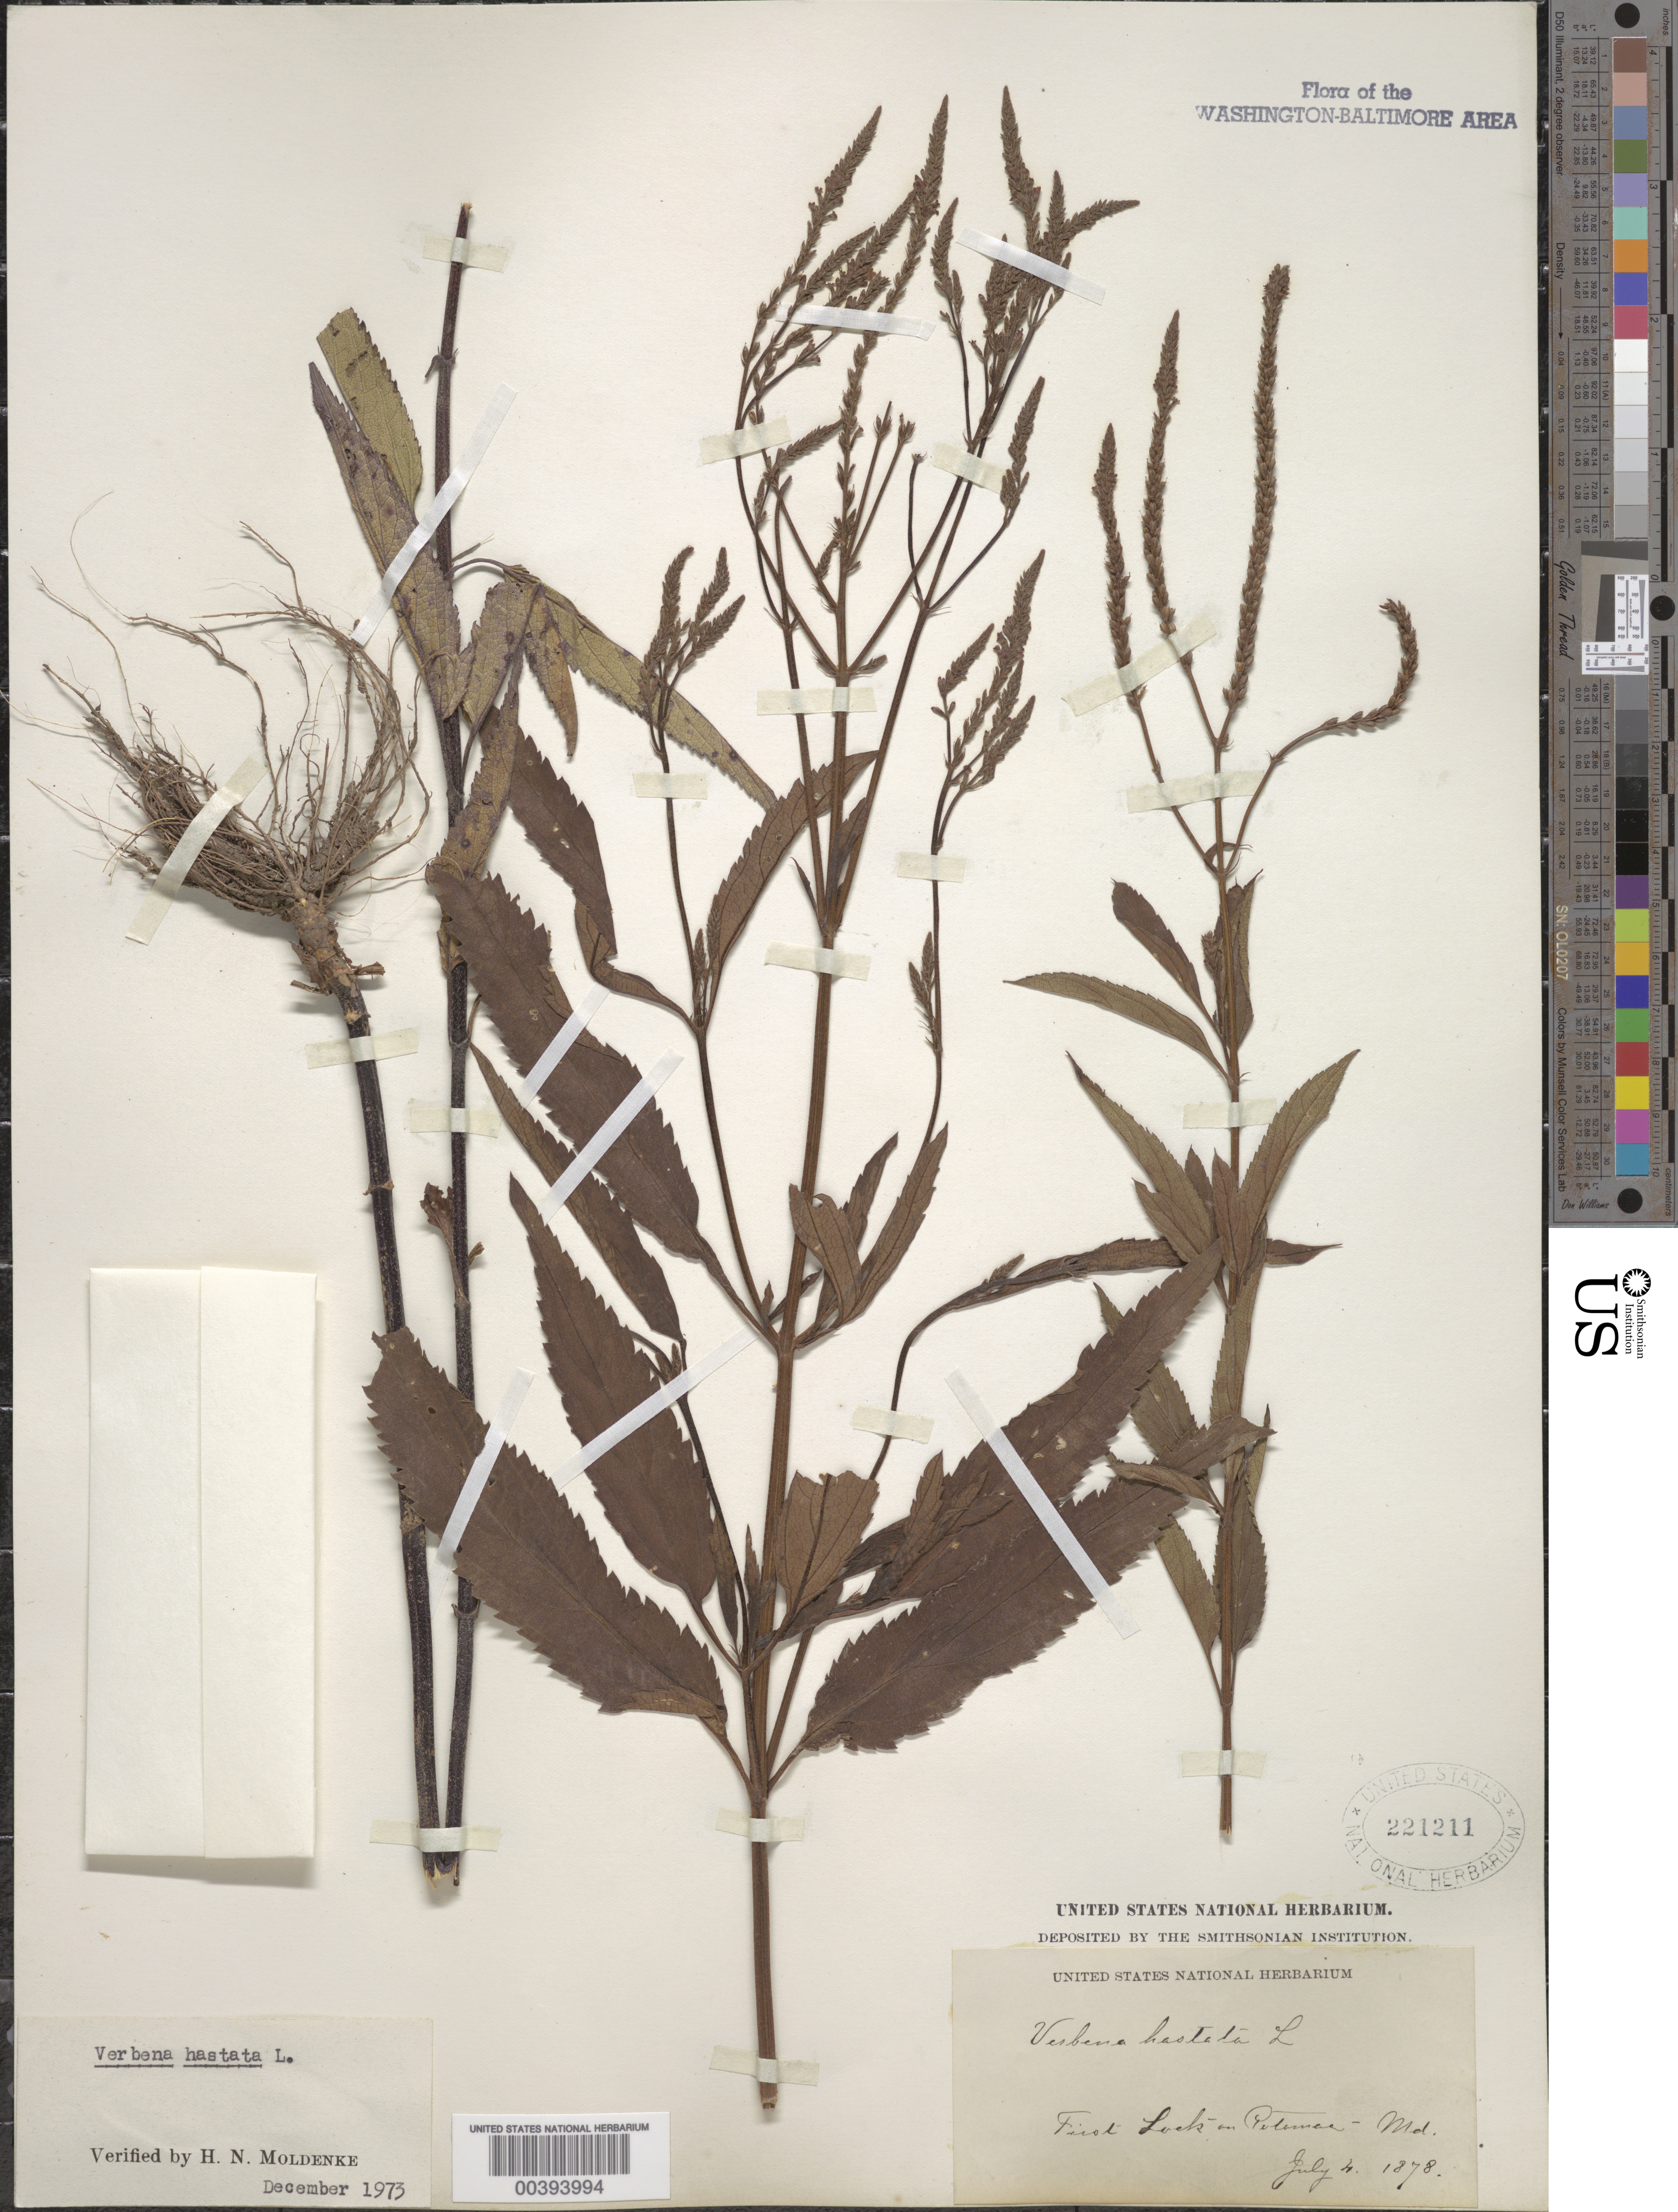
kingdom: Plantae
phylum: Tracheophyta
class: Magnoliopsida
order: Lamiales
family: Verbenaceae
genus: Verbena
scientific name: Verbena hastata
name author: L.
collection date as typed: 04 Jul 1878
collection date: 1878-07-04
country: United States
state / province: District of Columbia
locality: First Lock, C. and O. Canal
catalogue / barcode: US 221211